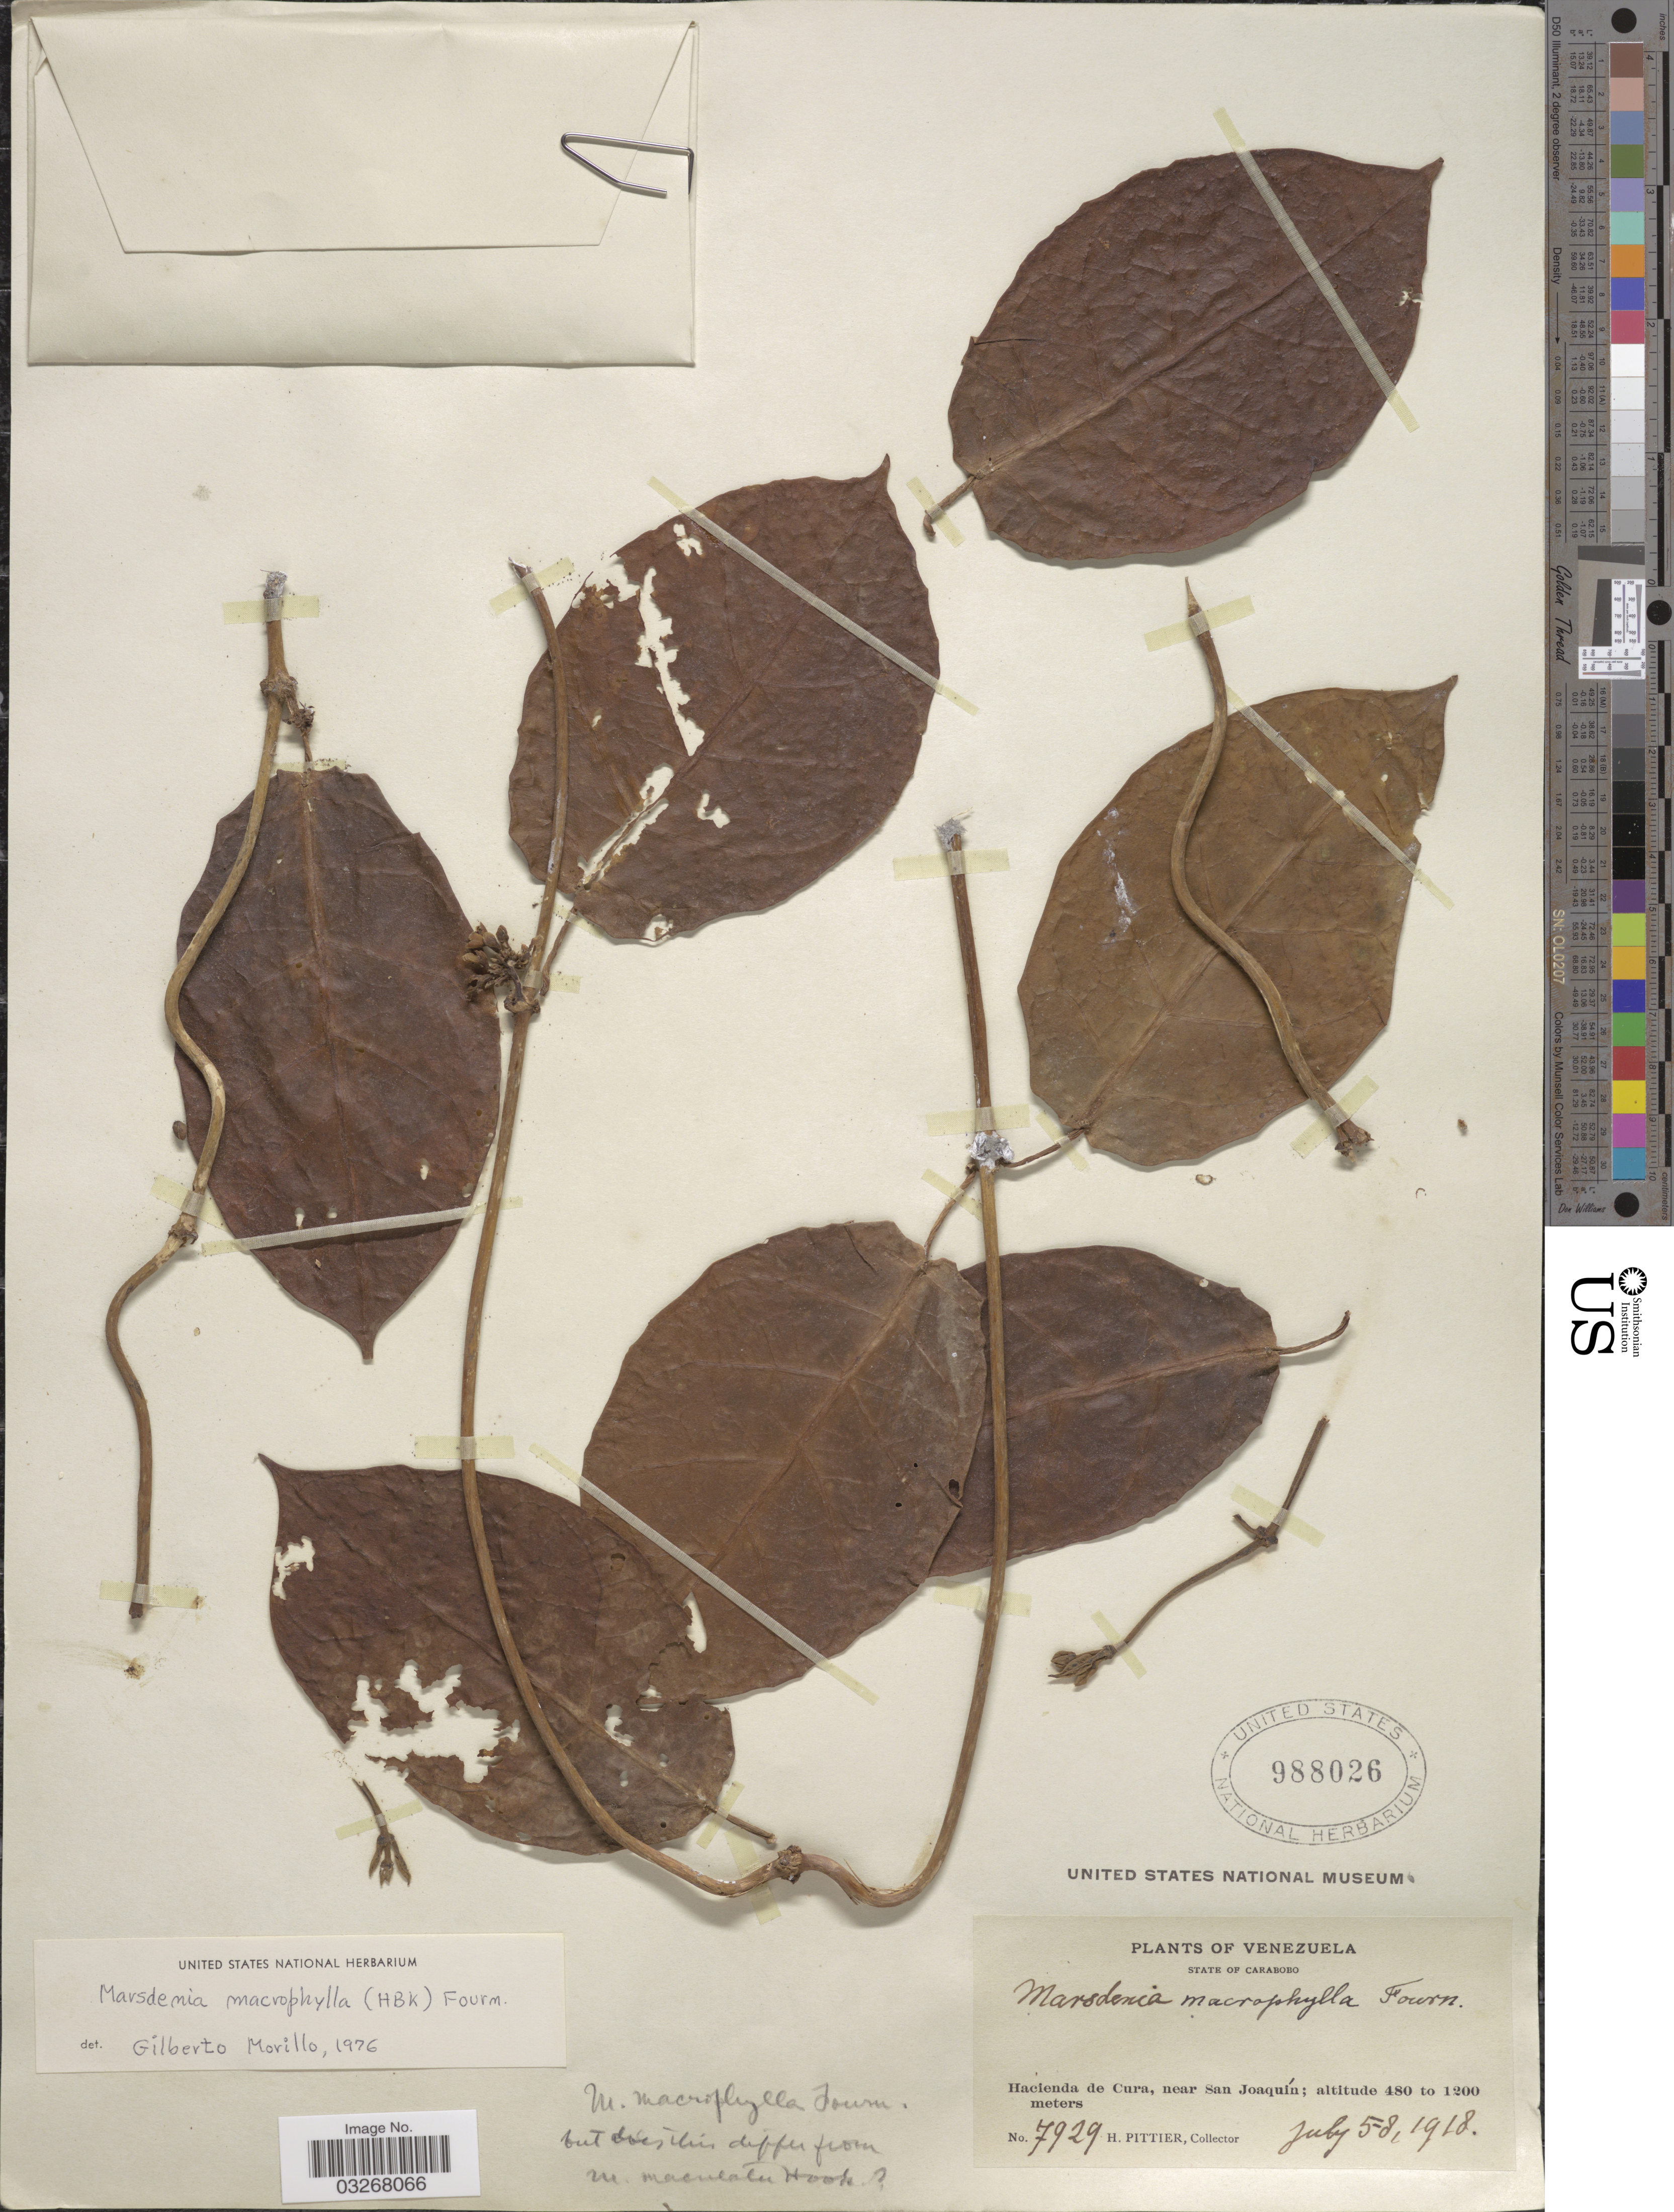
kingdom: Plantae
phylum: Tracheophyta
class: Magnoliopsida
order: Gentianales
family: Apocynaceae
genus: Marsdenia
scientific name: Marsdenia macrophylla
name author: (Humb. & Bonpl. ex Schult.) E. Fourn.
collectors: H. F. Pittier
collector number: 7929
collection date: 1918-07-05/1918-07-08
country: Venezuela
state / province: Carabobo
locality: Hacienda de Cura, near San Joaquín.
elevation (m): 480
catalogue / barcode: US 988026